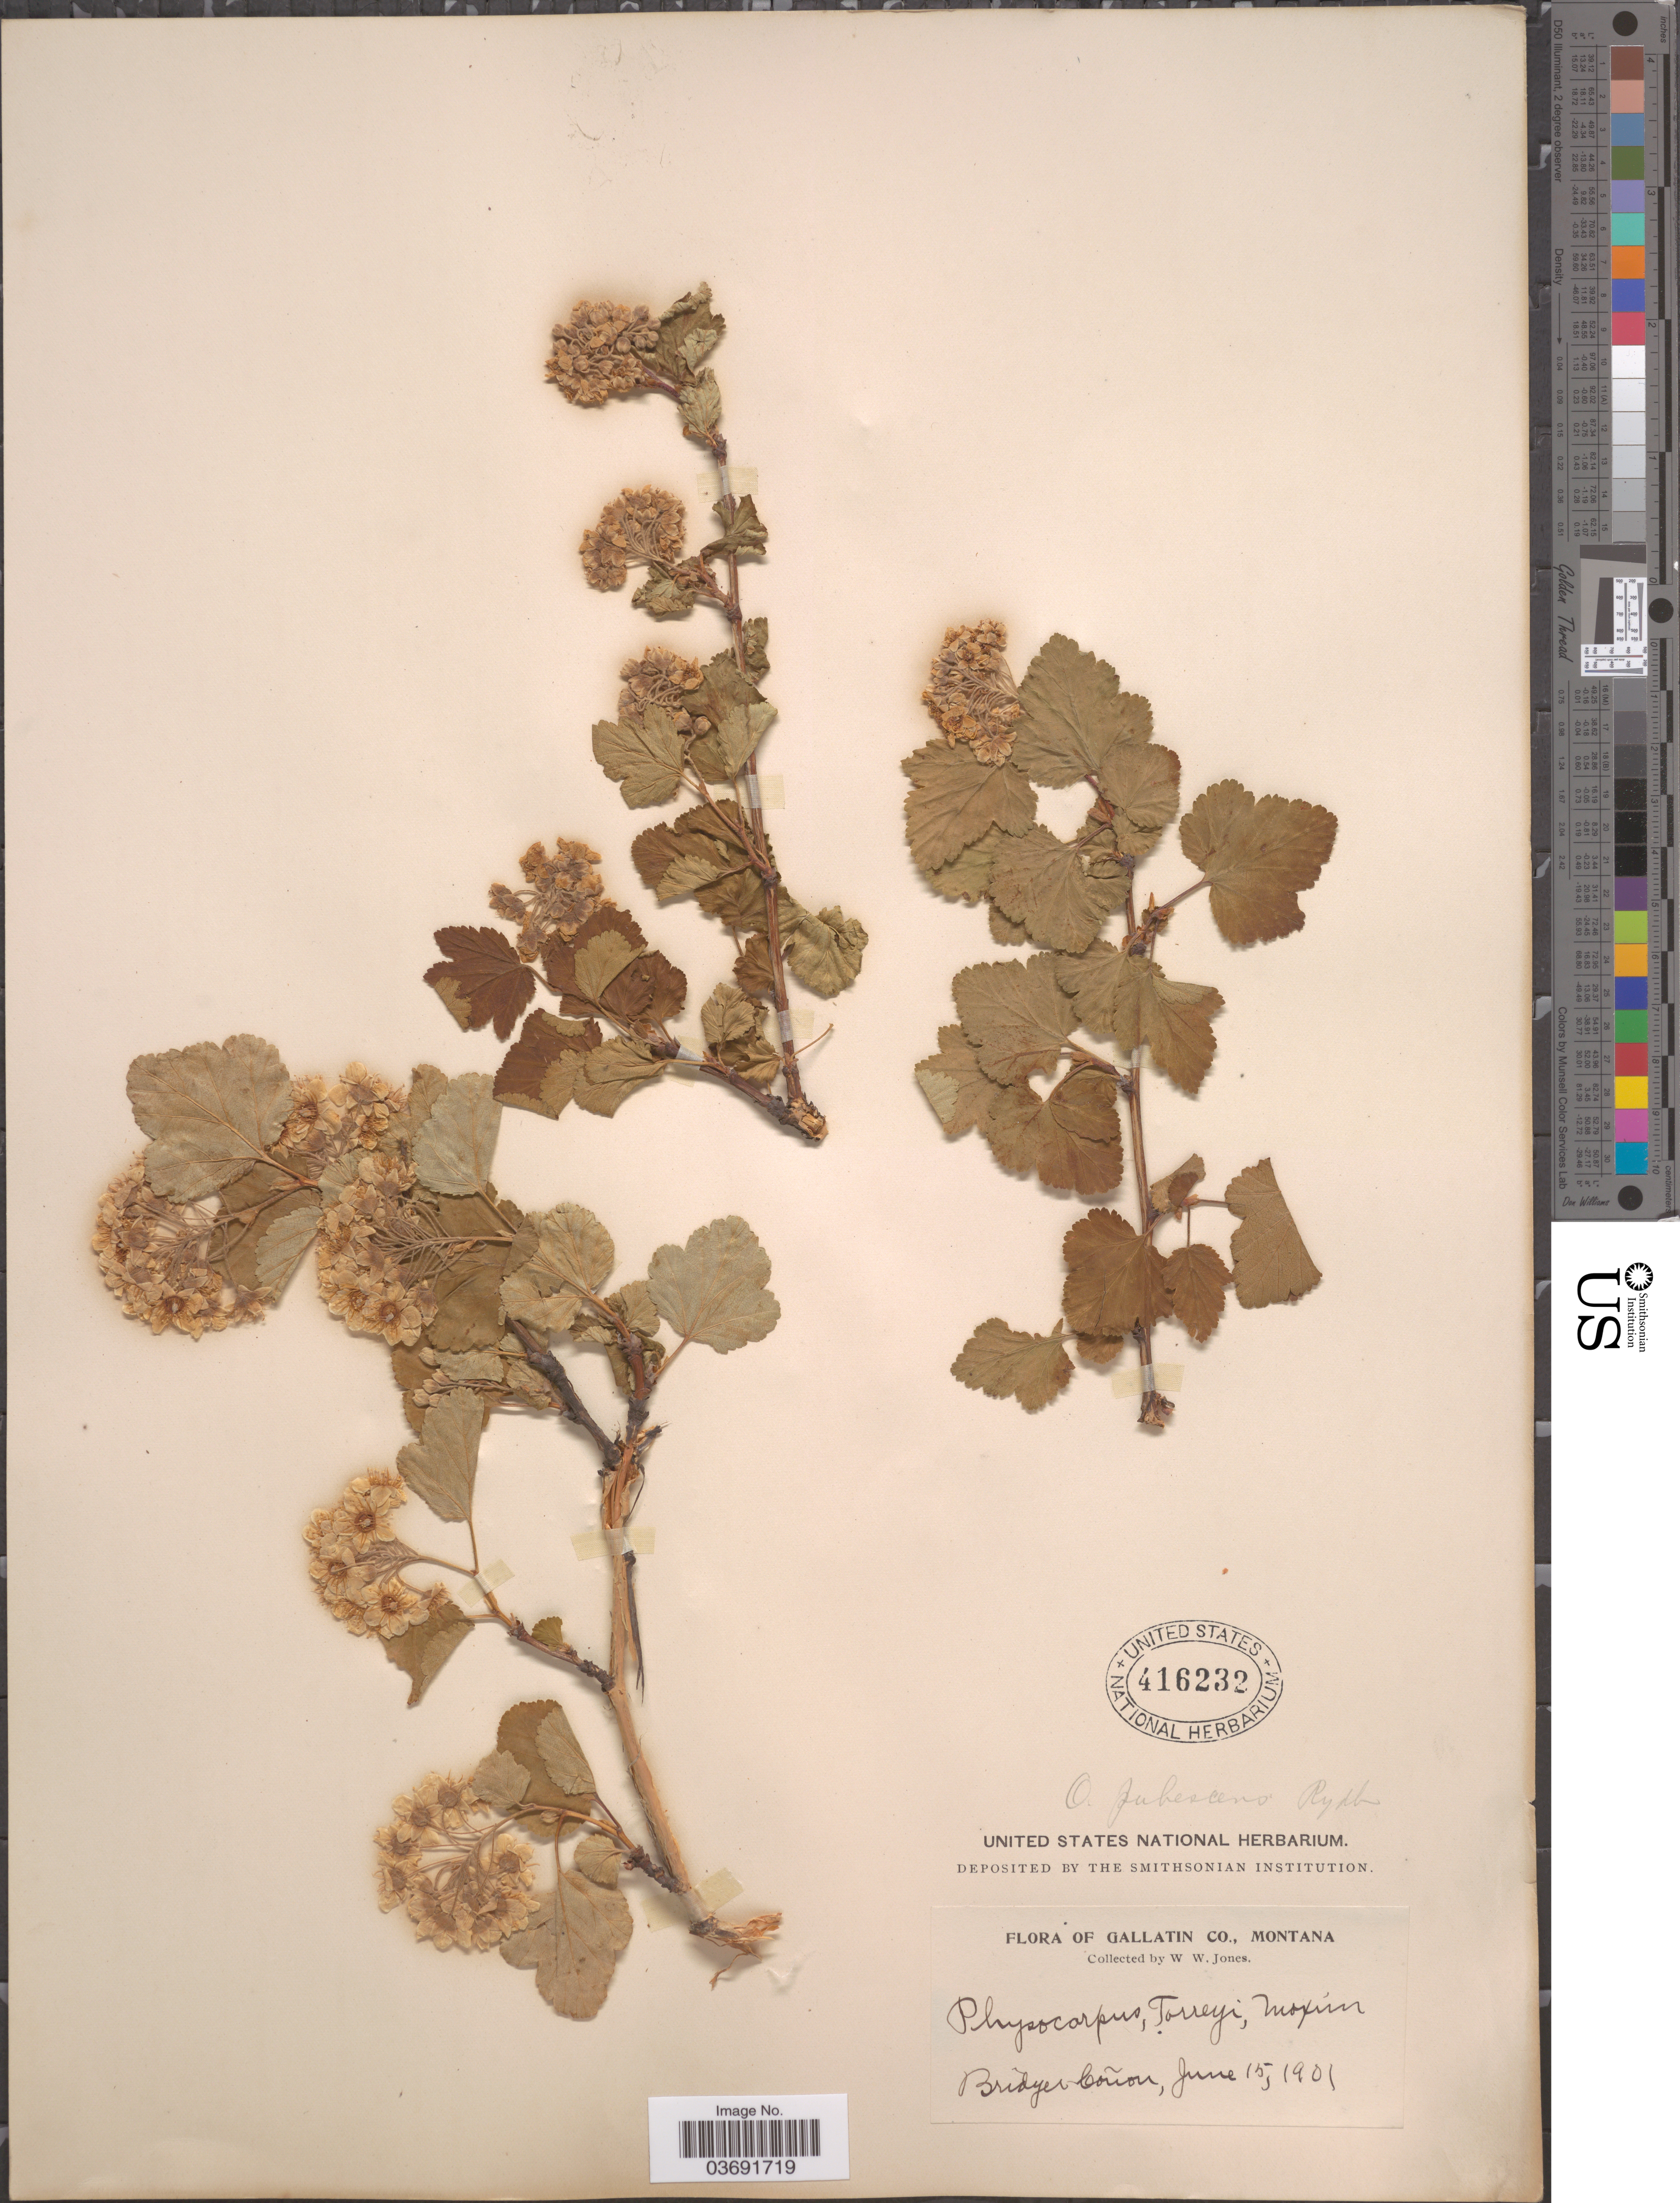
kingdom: Plantae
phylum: Tracheophyta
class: Magnoliopsida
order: Rosales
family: Rosaceae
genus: Physocarpus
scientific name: Physocarpus malvaceus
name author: (Greene) Kuntze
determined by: Strong, Mark T., (BOT), Smithsonian Institution - National Museum of Natural History (UNITED STATES)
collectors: W. W. Jones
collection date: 1901-06-15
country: United States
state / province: Montana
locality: Gallatin Co. Bridger Cañon.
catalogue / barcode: US 416232